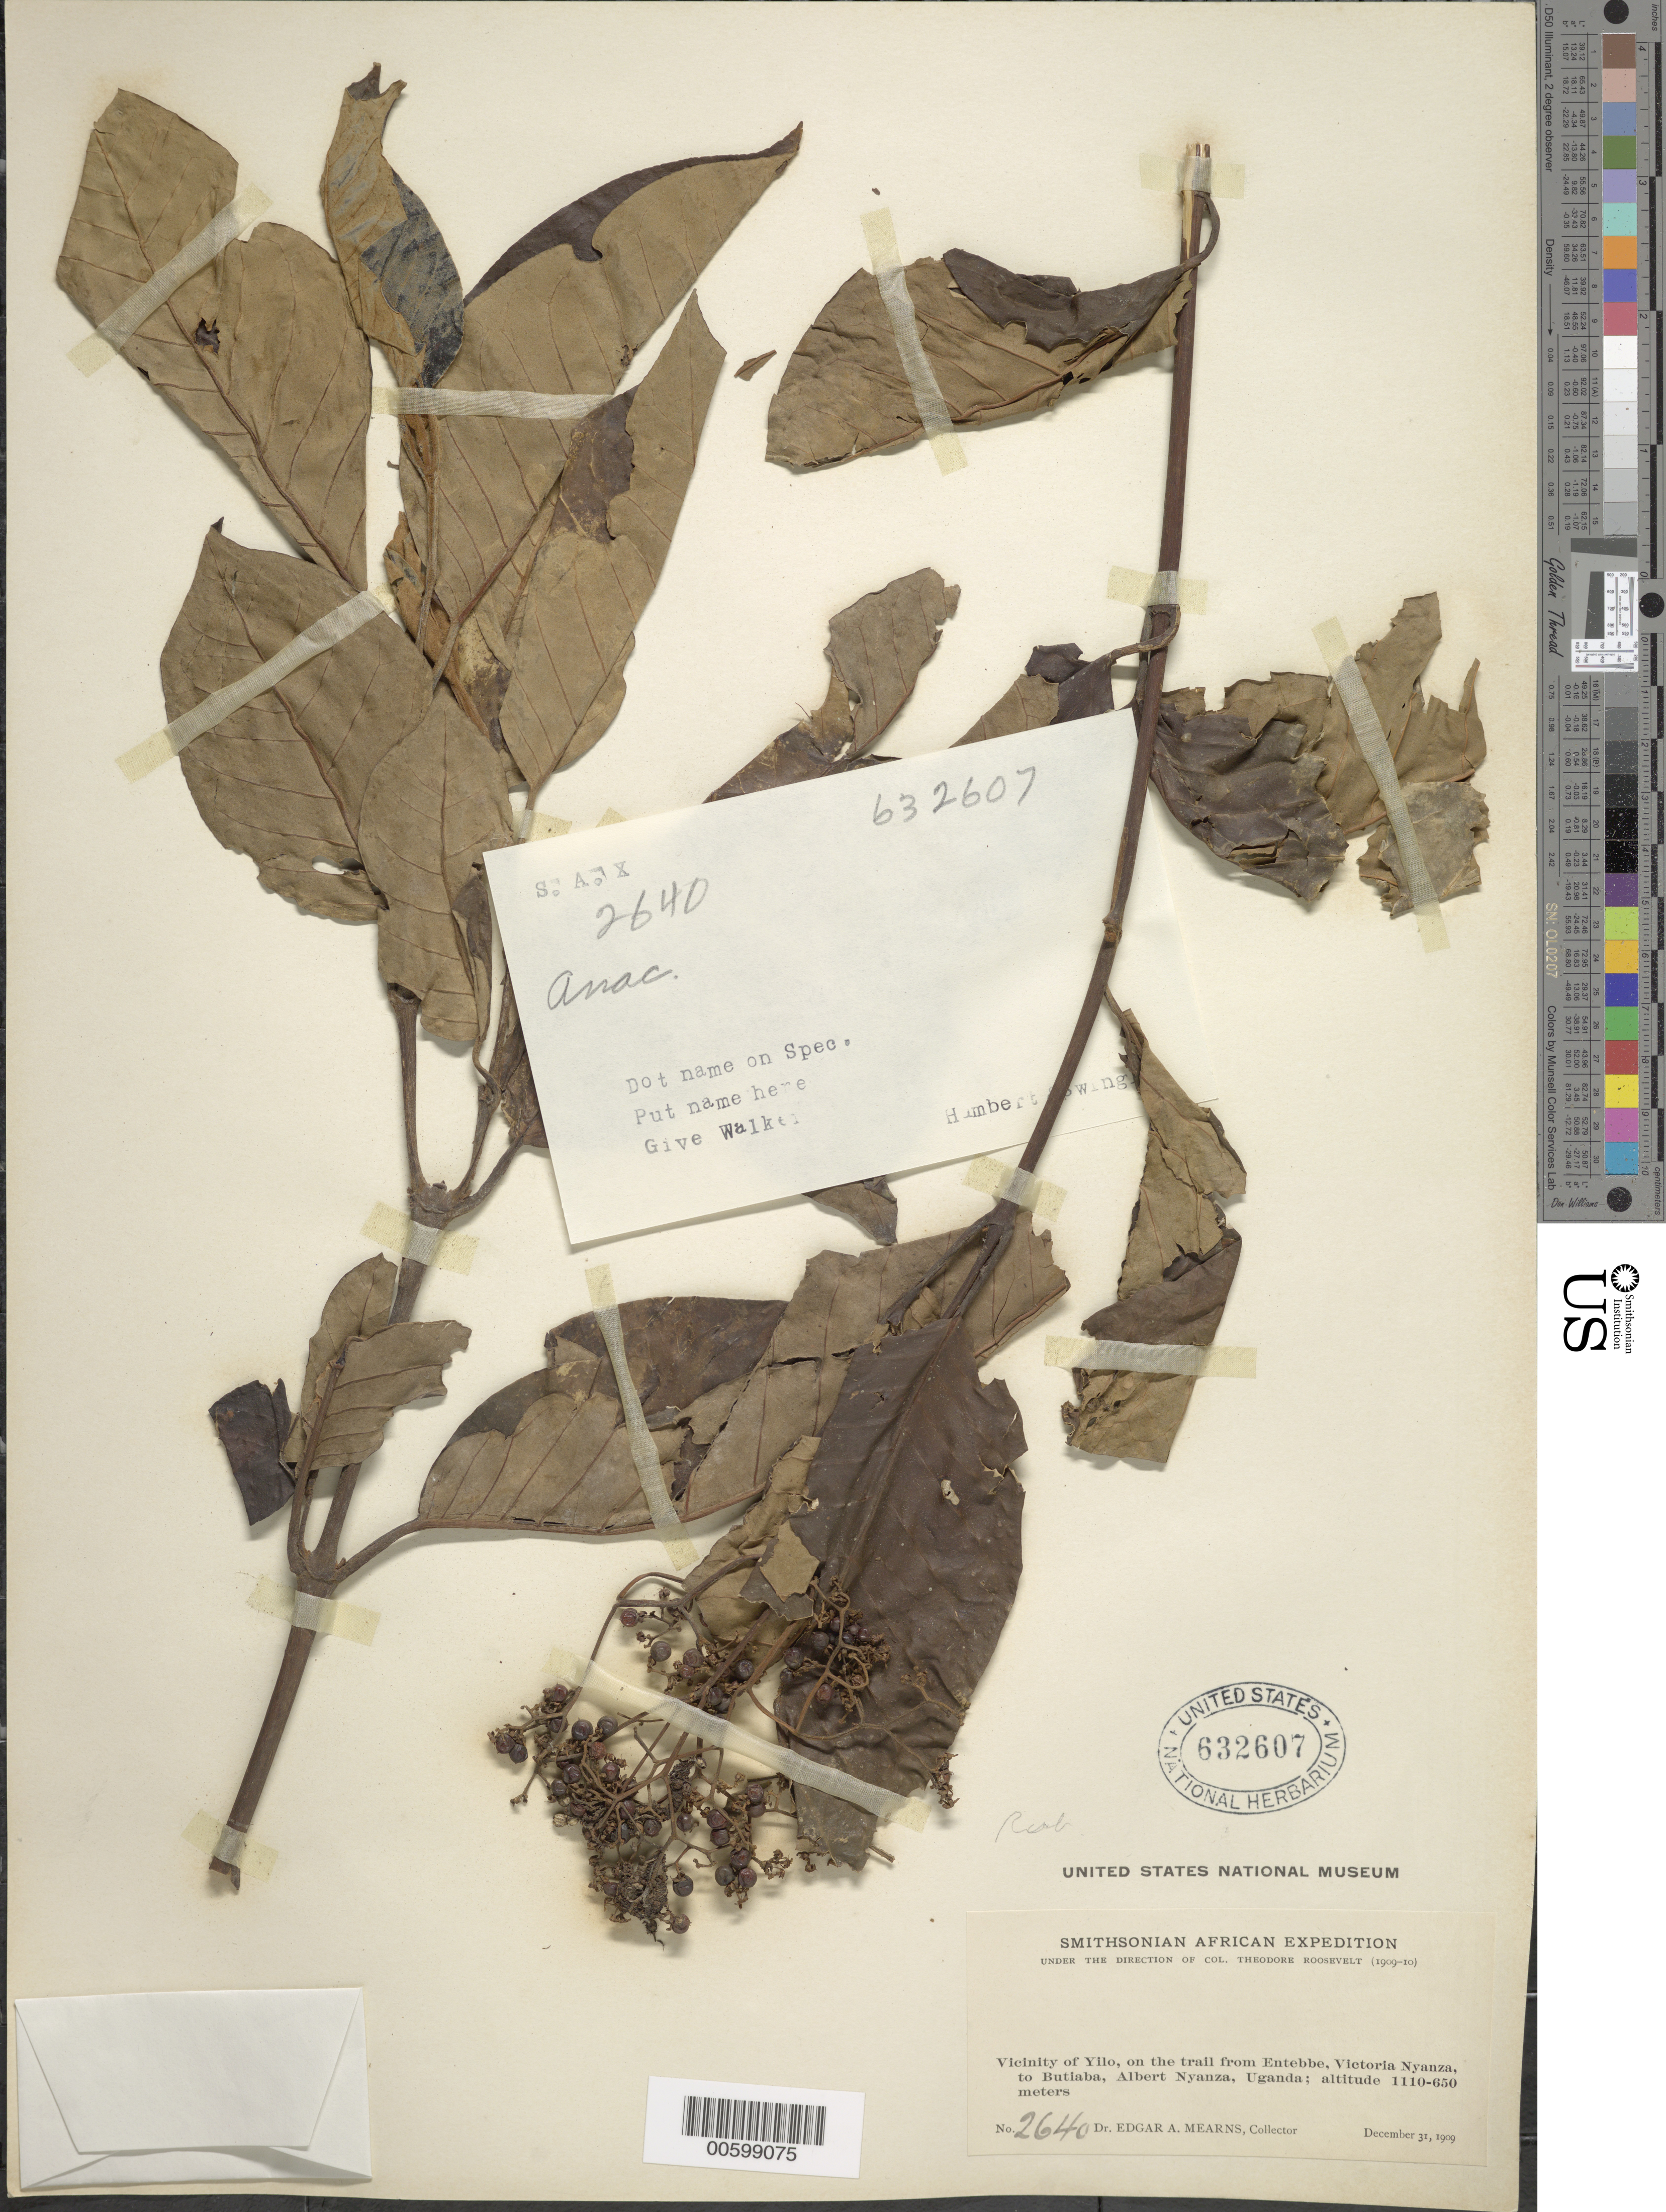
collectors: E. A. Mearns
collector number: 2640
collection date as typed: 31 Dec 1909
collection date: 1909-12-31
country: Uganda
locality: Vicinity of Yilo, on the trail from Entebbe, Victoria Nyanza, to Butiaba, Albert Nyanza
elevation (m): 1110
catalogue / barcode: US 632607